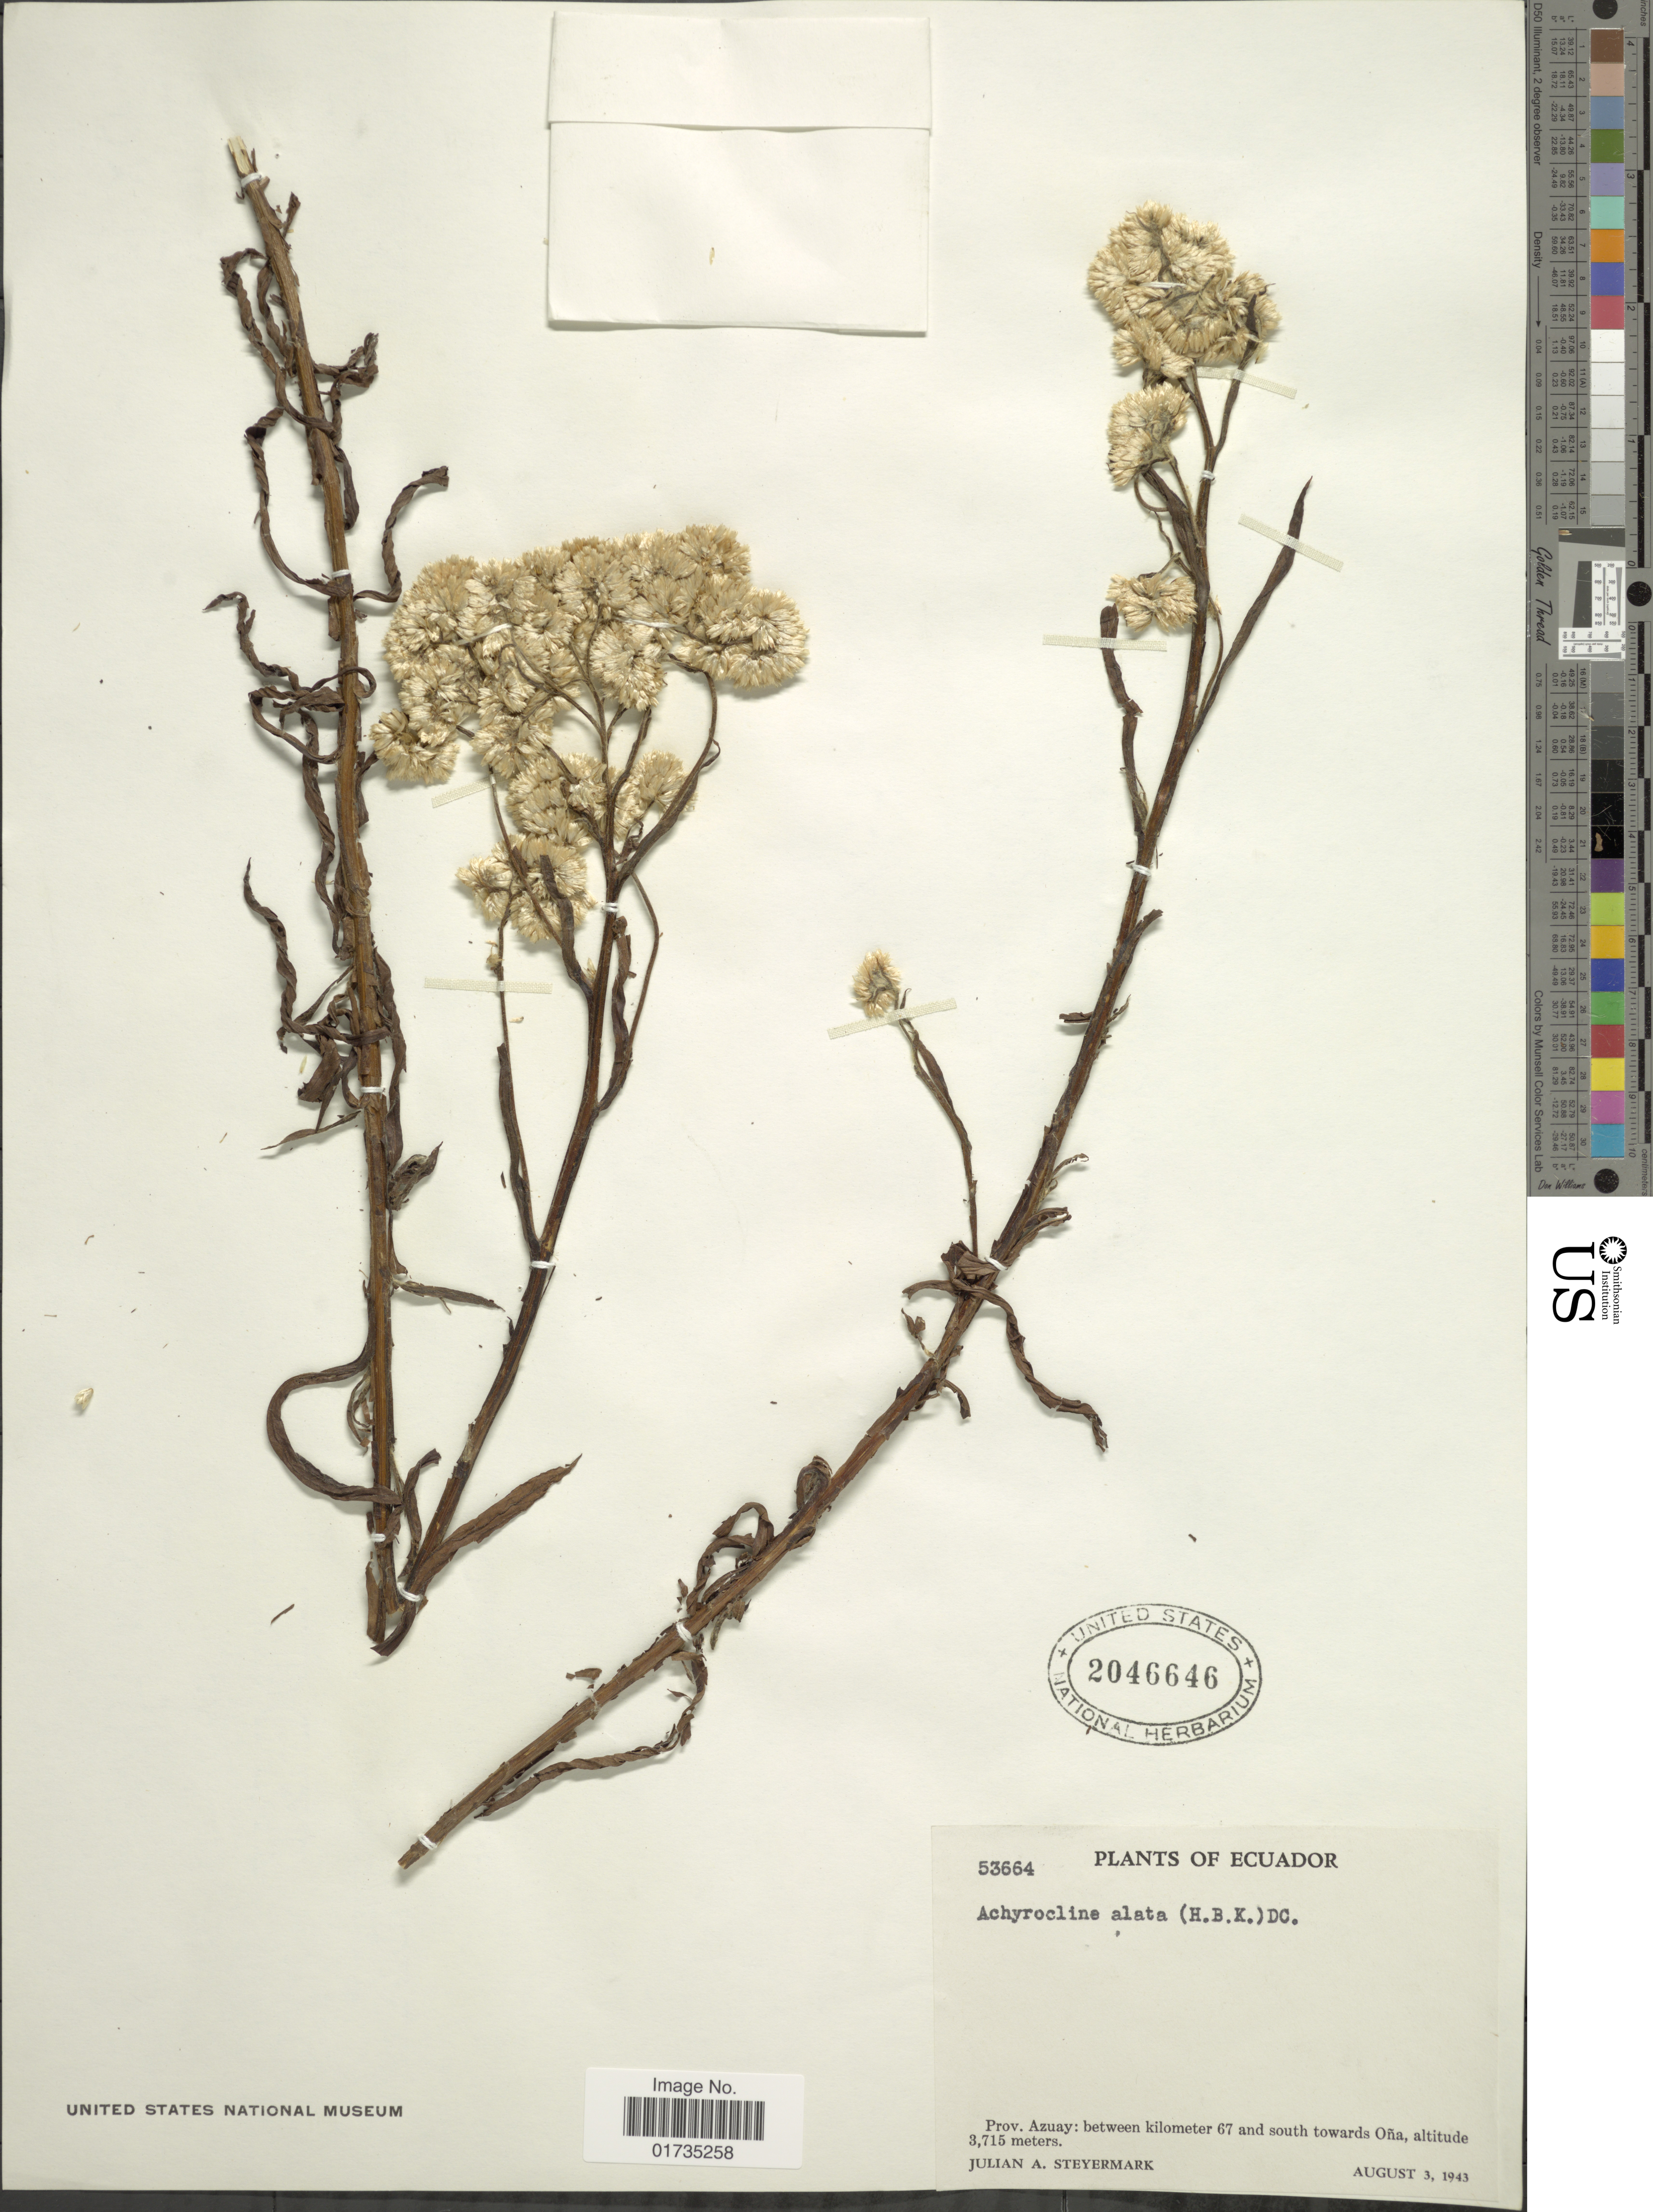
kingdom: Plantae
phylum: Tracheophyta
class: Magnoliopsida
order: Asterales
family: Asteraceae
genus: Achyrocline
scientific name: Achyrocline alata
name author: (Kunth) DC.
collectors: J. Steyermark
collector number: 53664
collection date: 1943-08-03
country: Ecuador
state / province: Azuay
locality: Ecuador. Prov. Azuay: between kilometer 67 and south towards Oña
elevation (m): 3715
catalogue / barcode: US 2046646